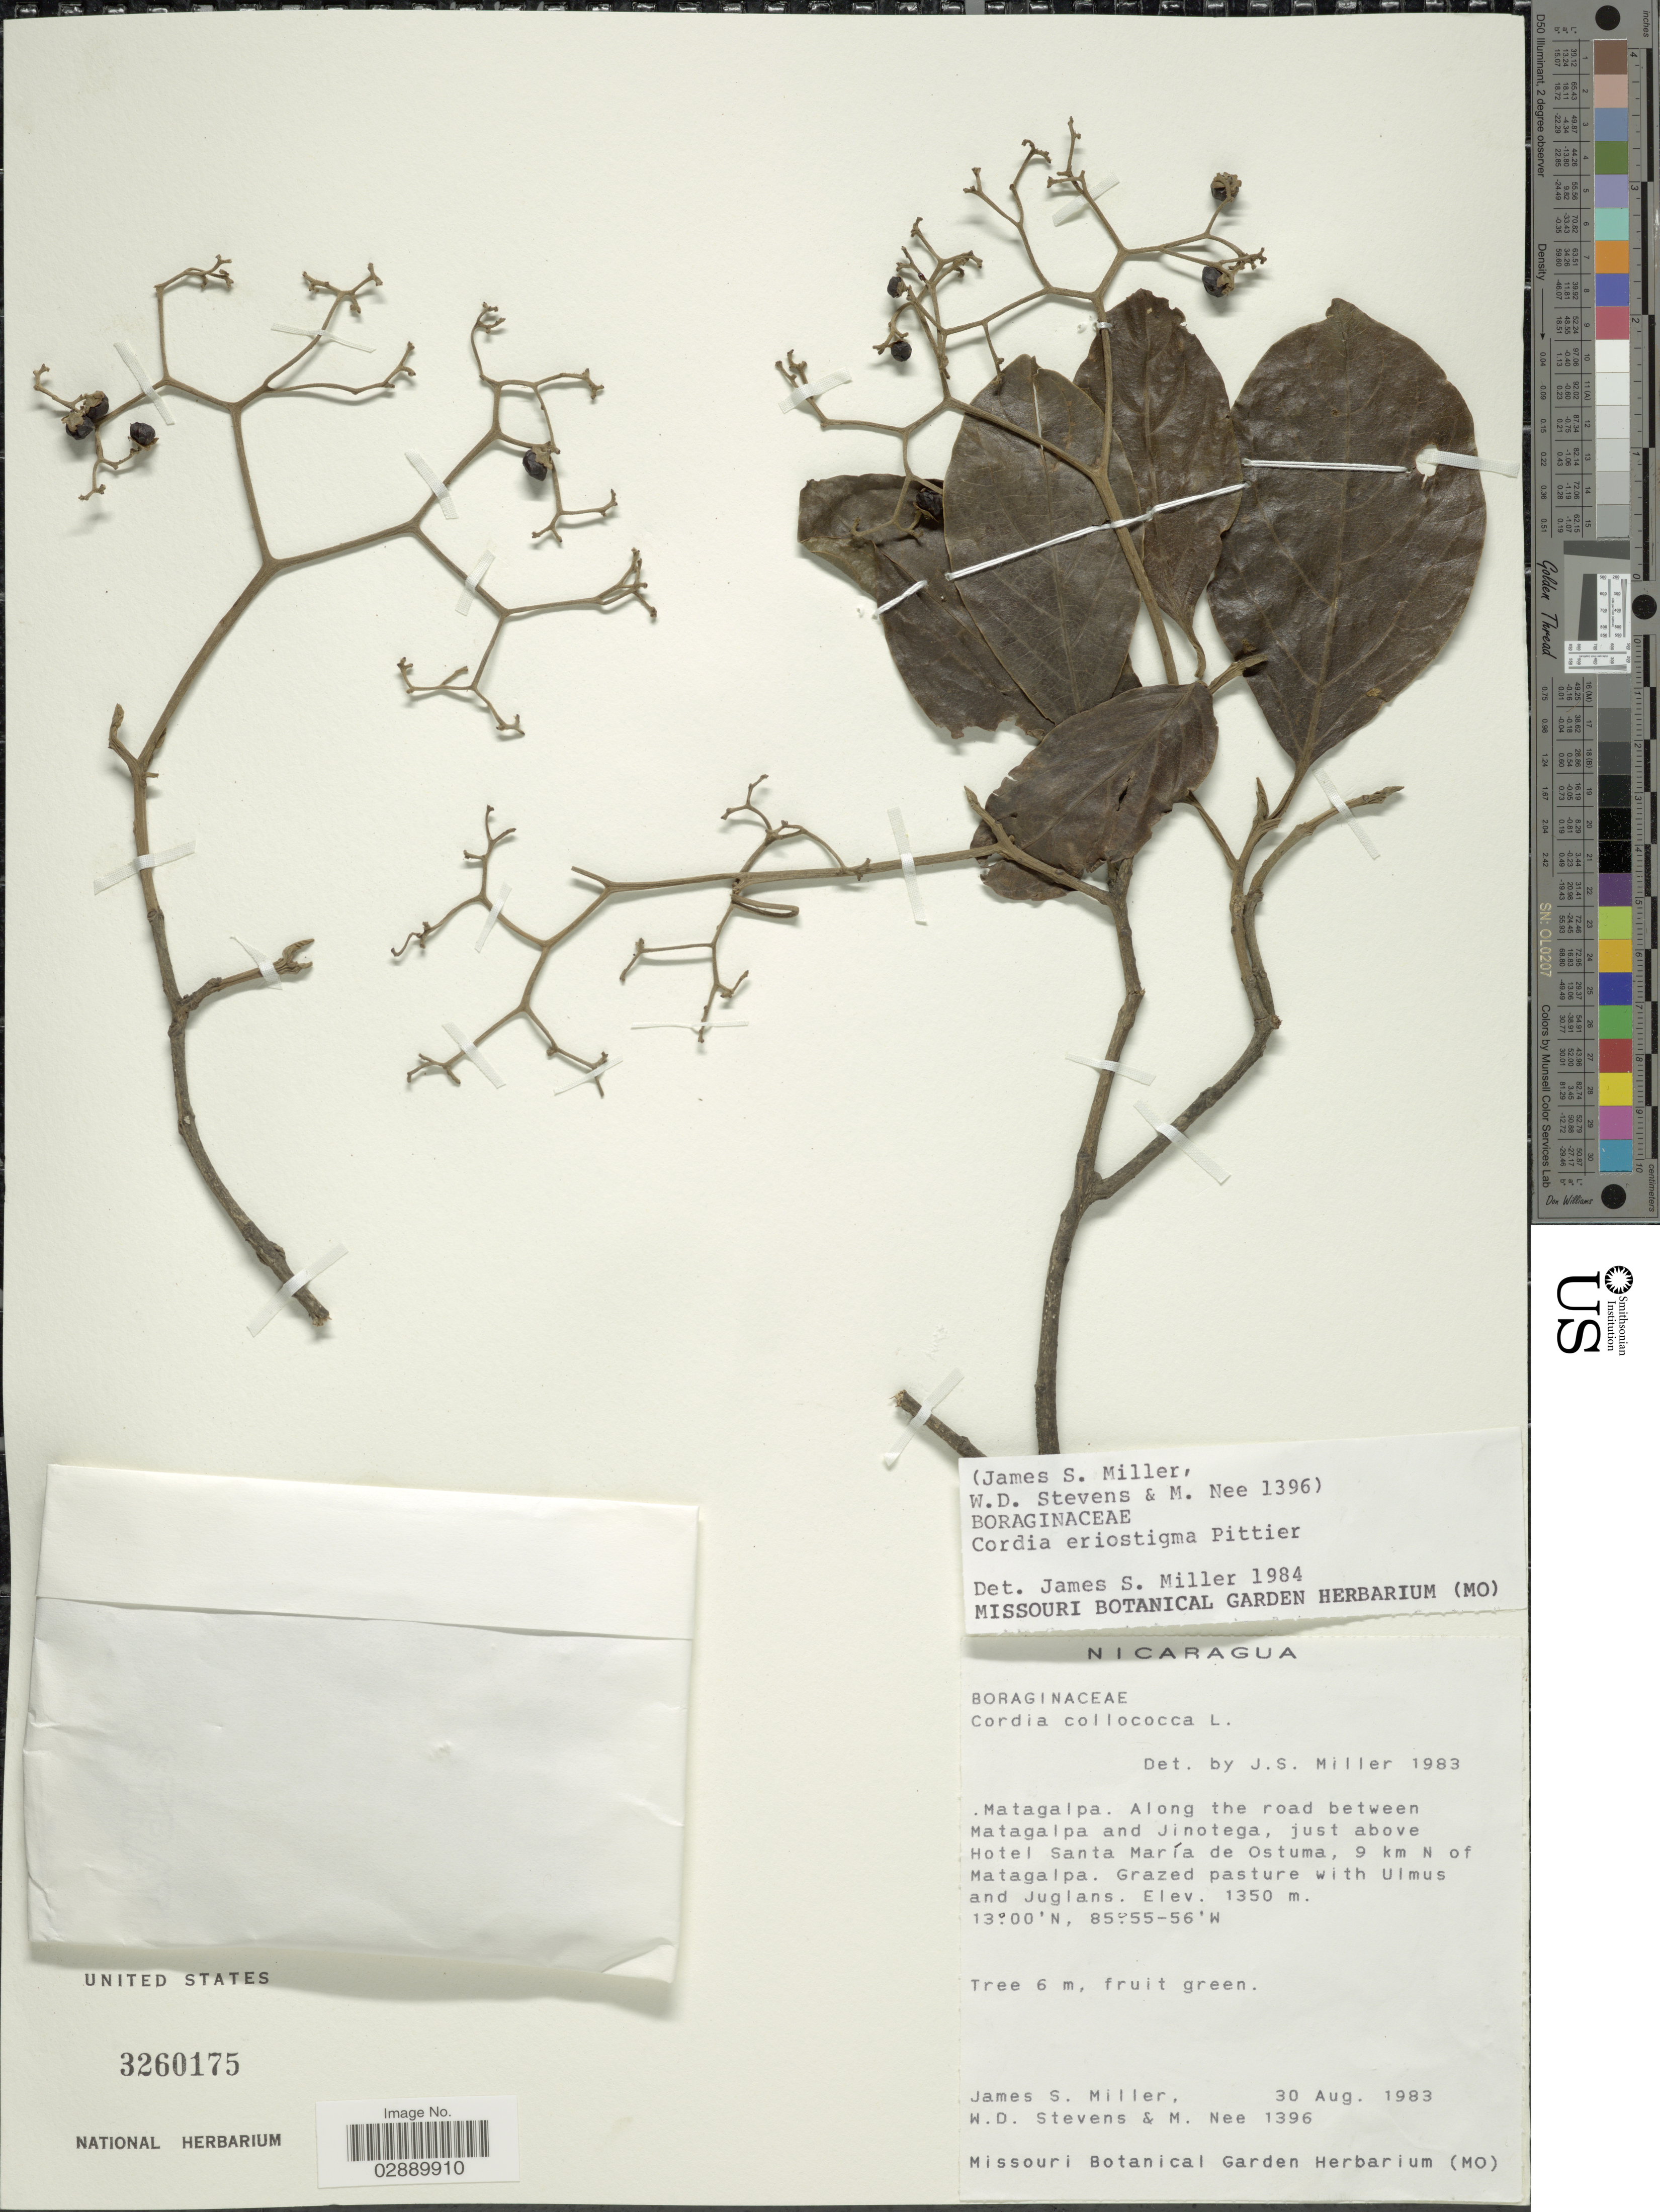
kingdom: Plantae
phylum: Tracheophyta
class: Magnoliopsida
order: Boraginales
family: Cordiaceae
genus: Cordia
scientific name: Cordia eriostigma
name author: Pittier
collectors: J. S. Miller, W. D. Stevens & M. Nee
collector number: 1396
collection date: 1983-08-30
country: Nicaragua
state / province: Matagalpa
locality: Along the road between Matagalpa and Jinotega, just above Hotel Santa María de Ostuma, 9 km N of Matagalpa.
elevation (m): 1350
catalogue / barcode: US 3260175